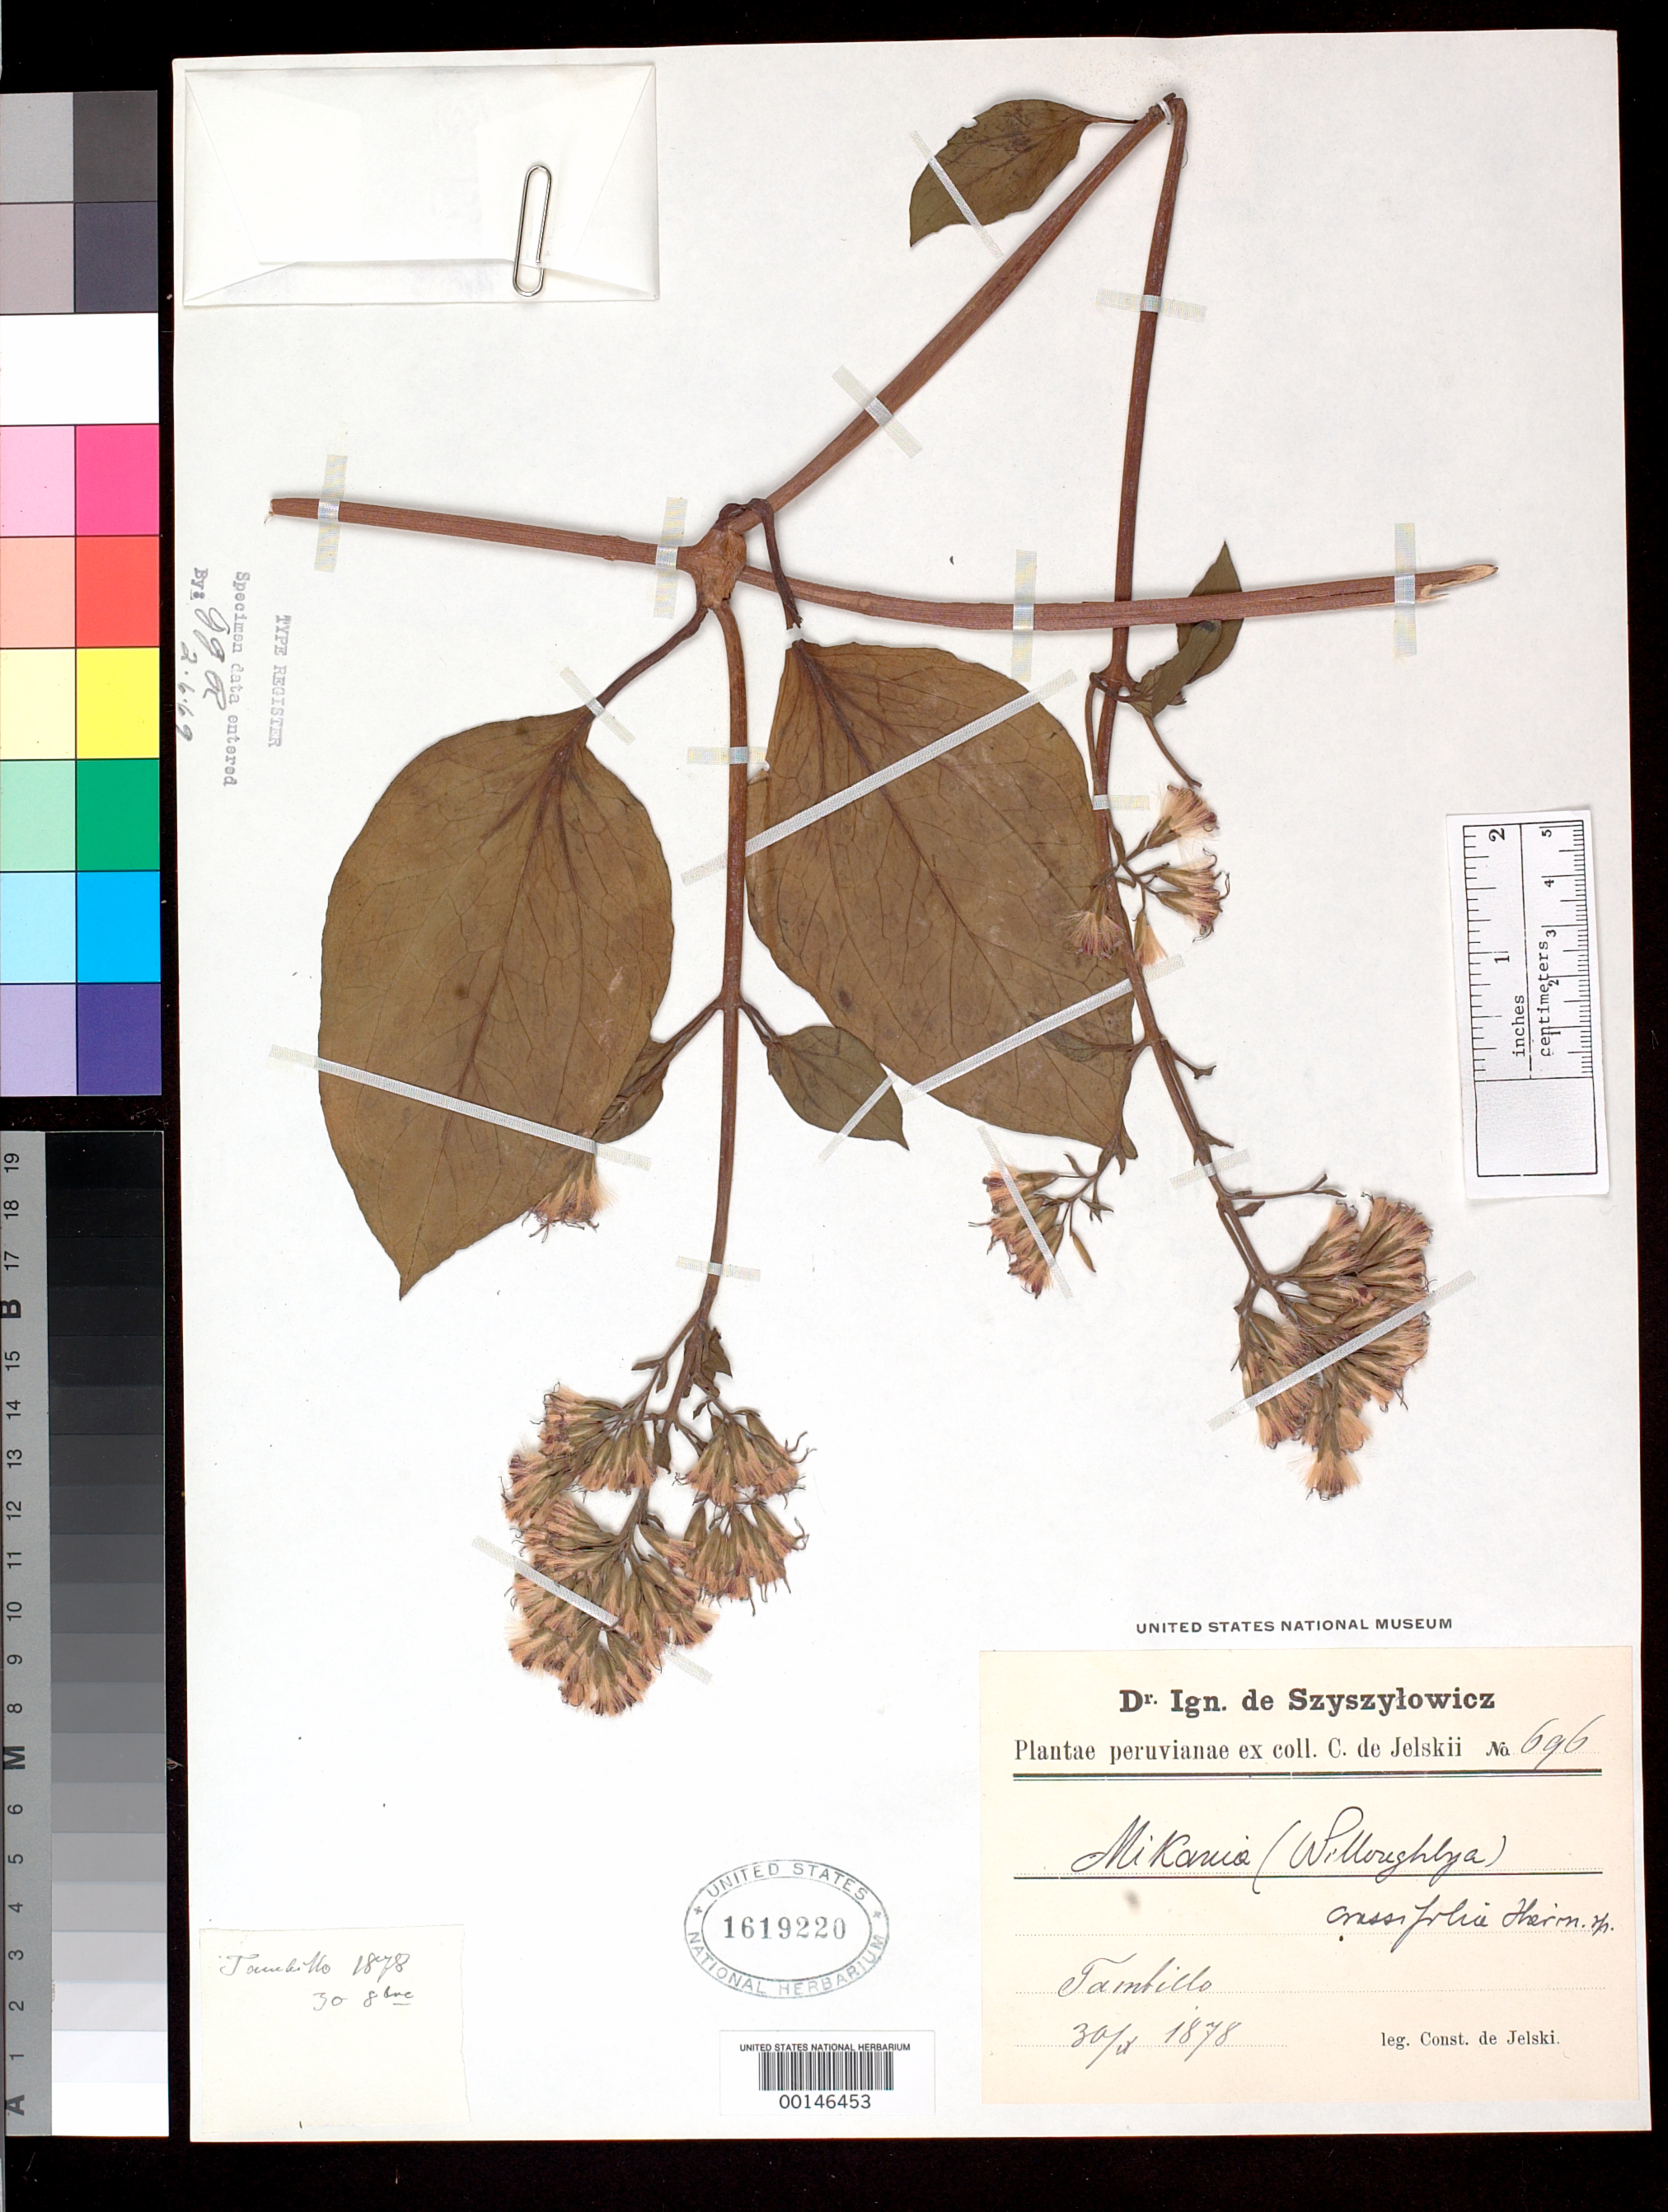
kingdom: Plantae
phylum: Tracheophyta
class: Magnoliopsida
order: Asterales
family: Asteraceae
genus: Mikania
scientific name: Mikania crassifolia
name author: Hieron.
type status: Syntype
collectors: C. von Jelski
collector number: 696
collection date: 1878-10-30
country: Peru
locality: Tambillo.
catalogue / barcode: US 1619220